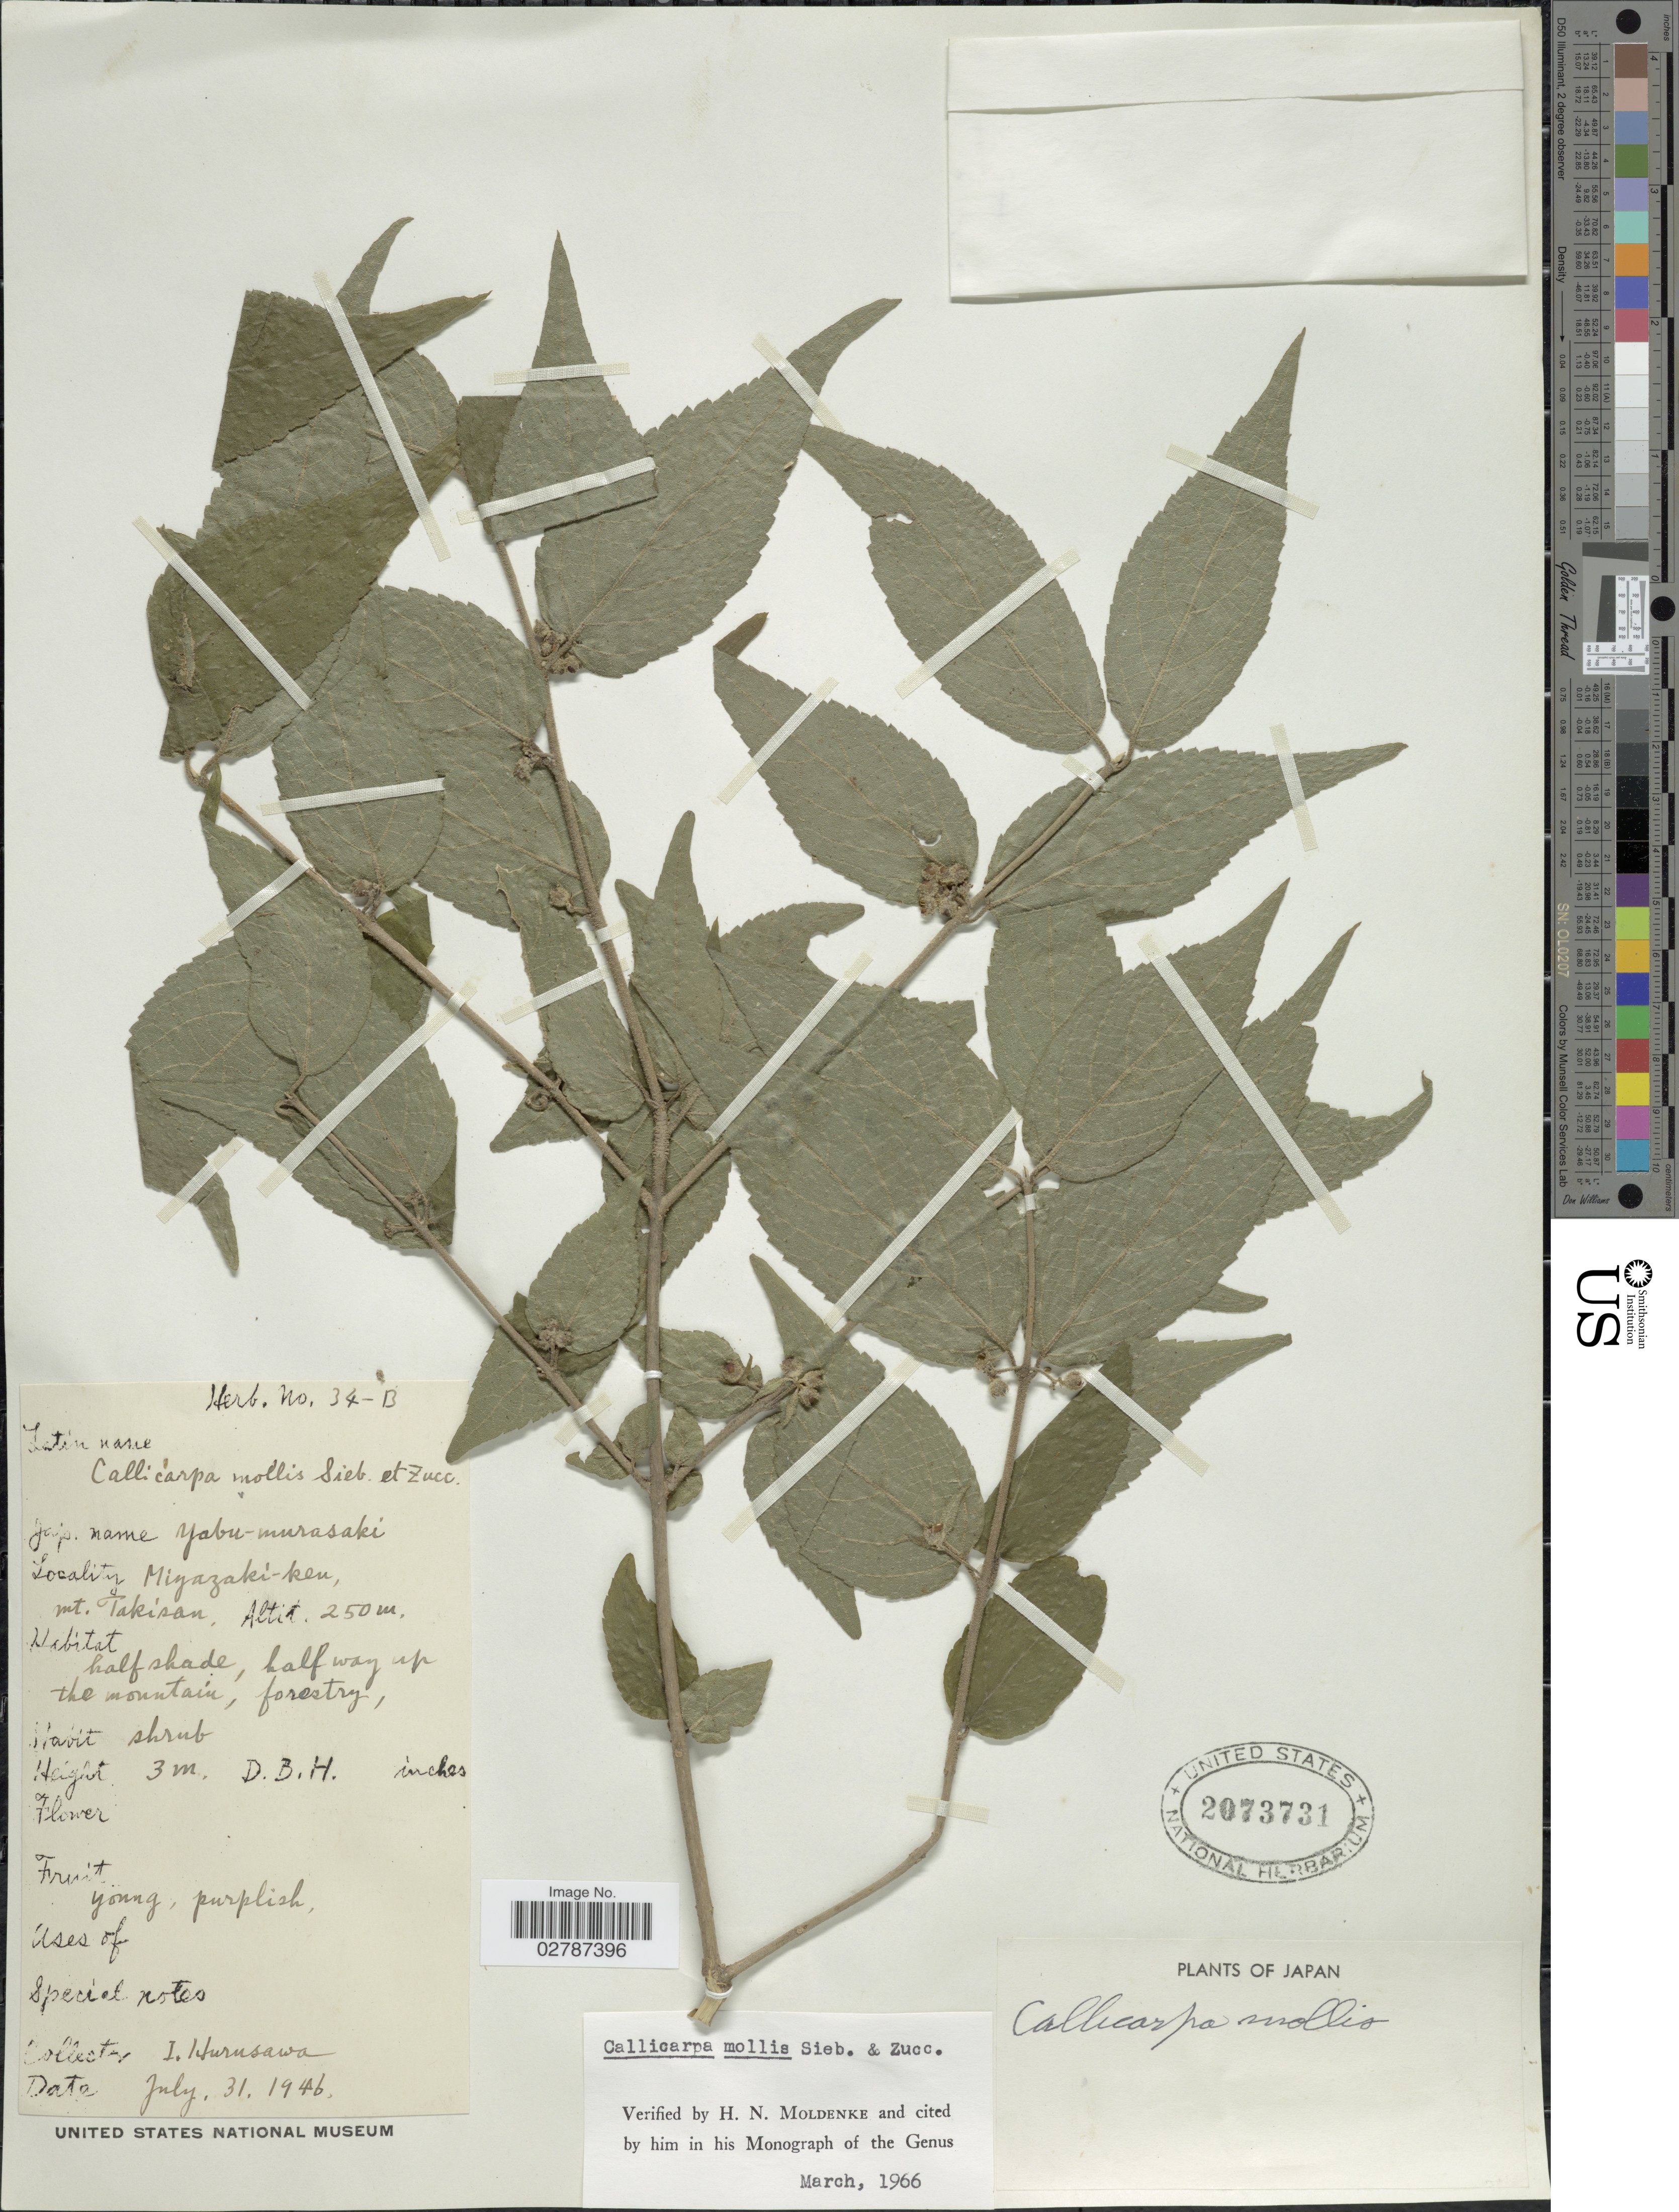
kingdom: Plantae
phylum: Tracheophyta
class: Magnoliopsida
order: Lamiales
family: Lamiaceae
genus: Callicarpa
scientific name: Callicarpa mollis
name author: Siebold & Zucc.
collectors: I. Hurusawa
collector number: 34-B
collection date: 1946-07-31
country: Japan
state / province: Miyazaki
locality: Miyazaki-ken, mt. Takisan.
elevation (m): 250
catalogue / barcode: US 2073731